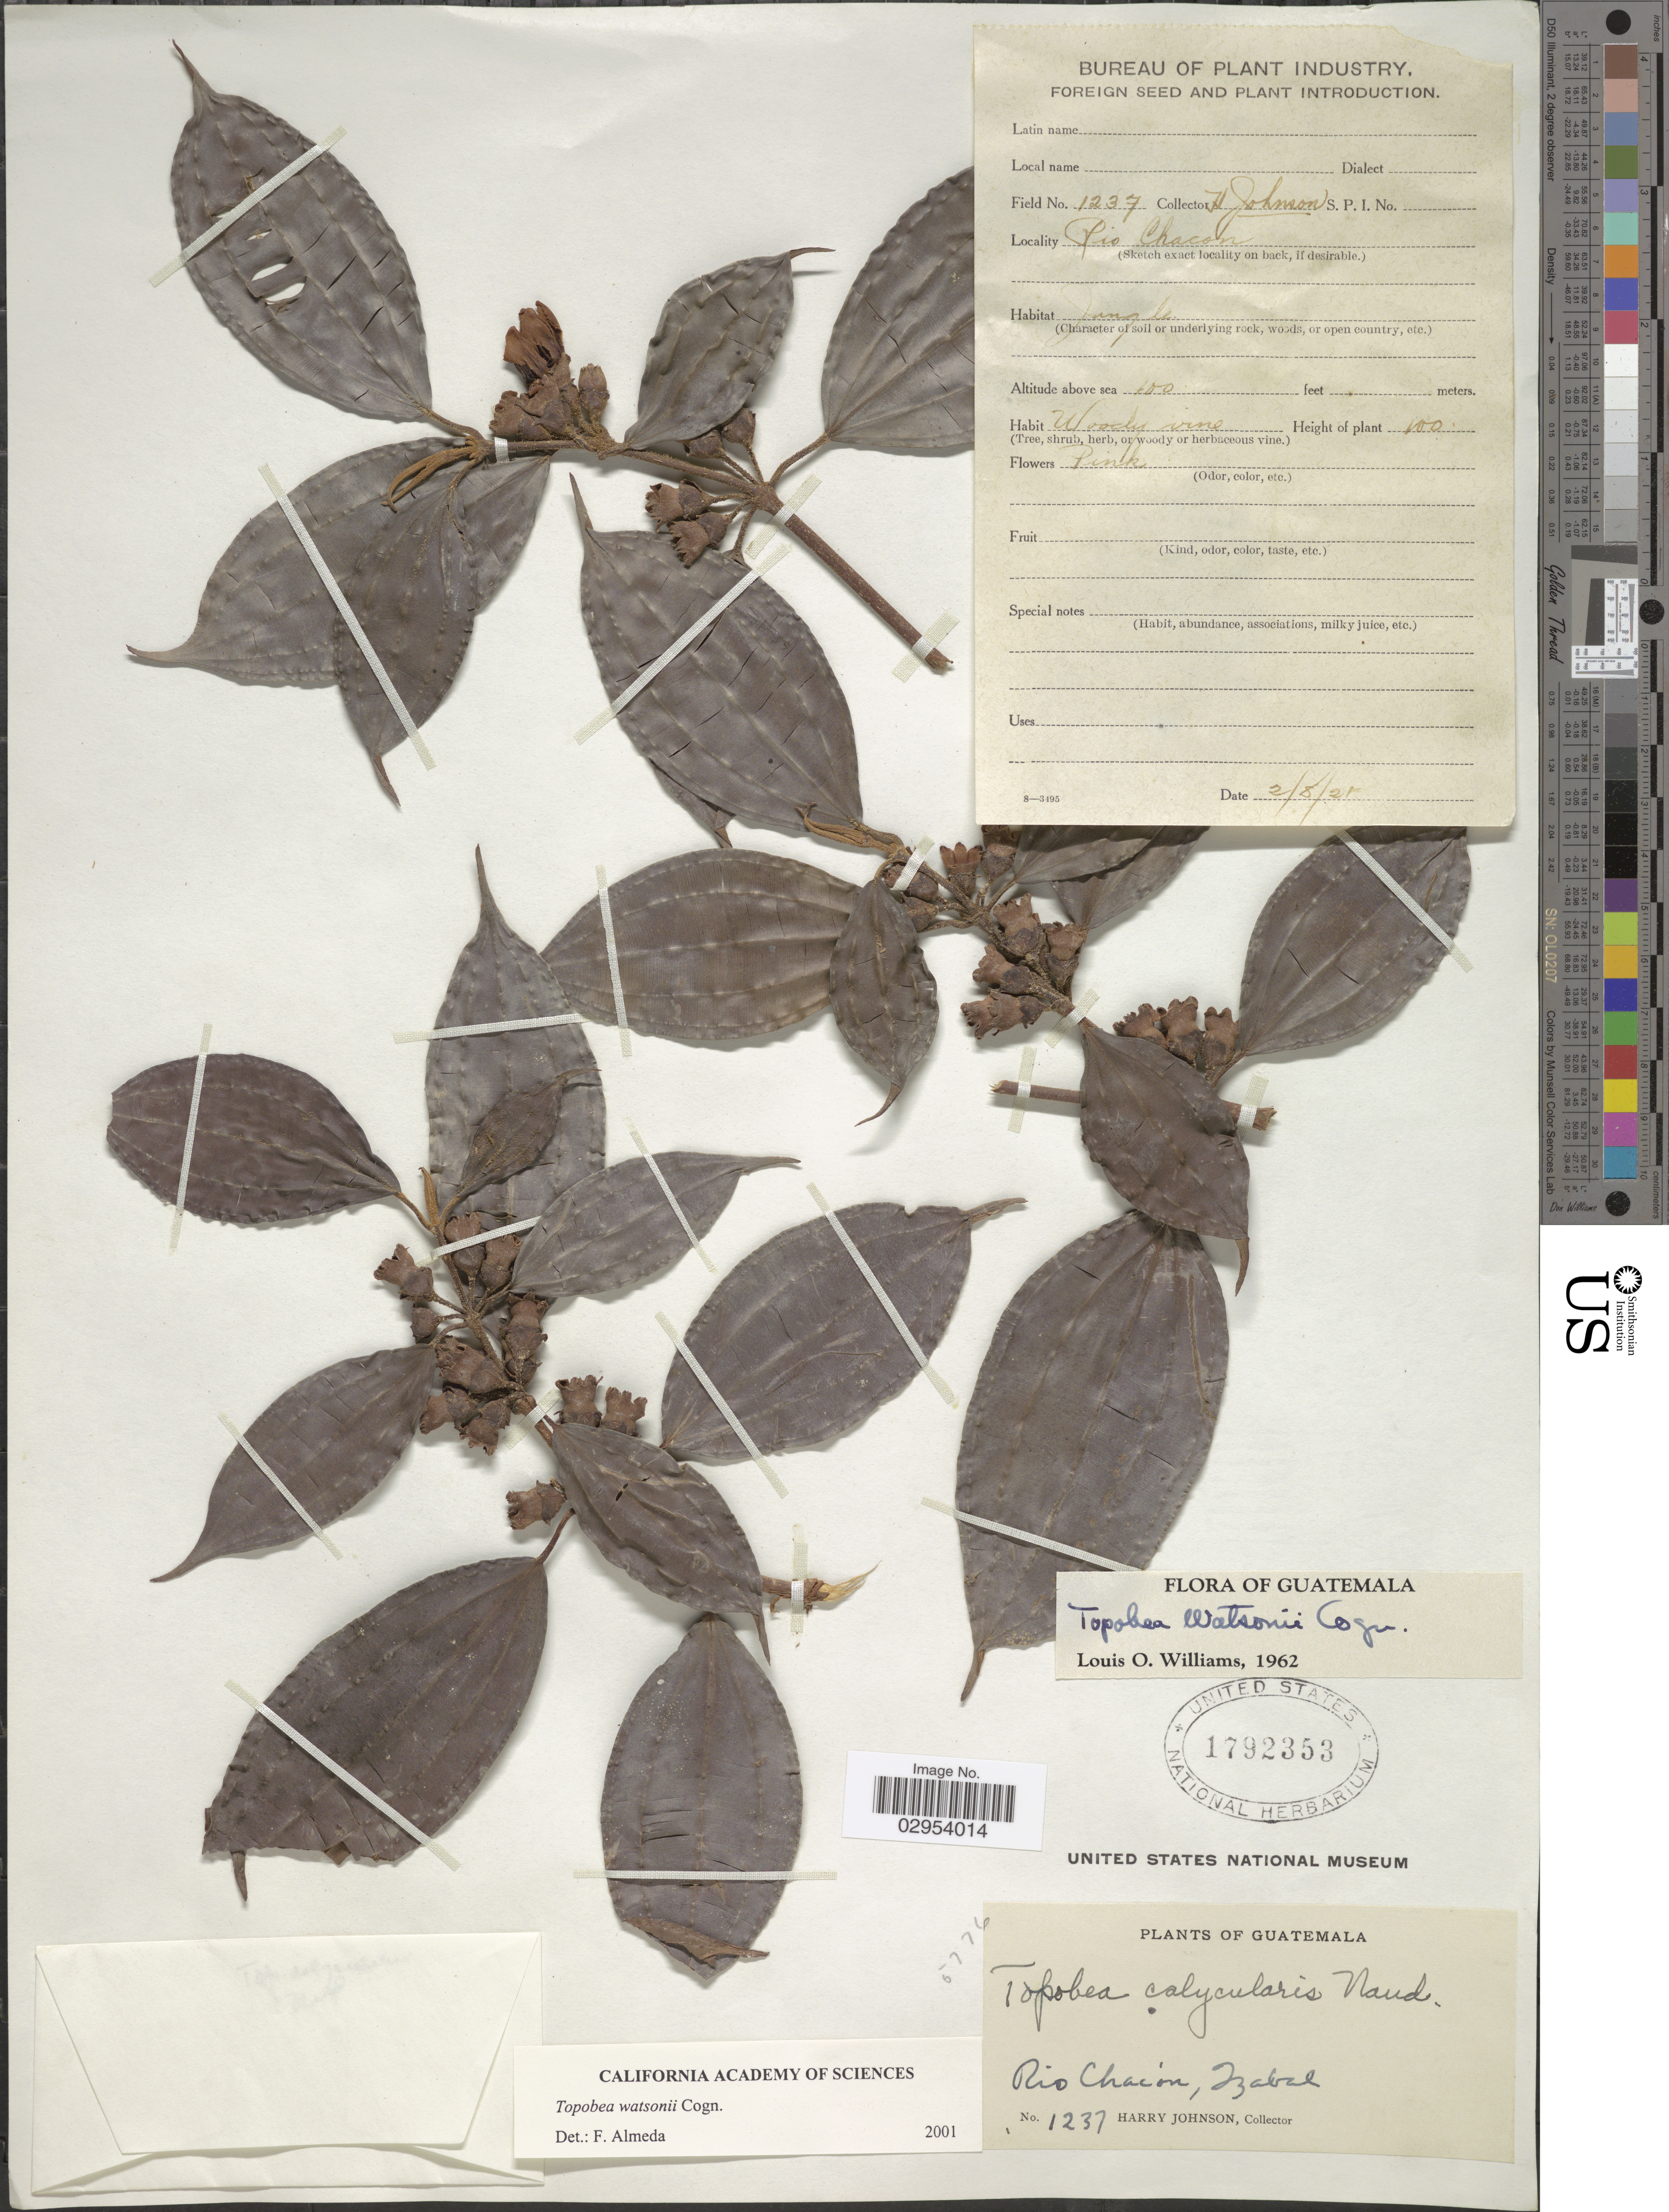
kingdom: Plantae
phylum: Tracheophyta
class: Magnoliopsida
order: Myrtales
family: Melastomataceae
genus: Topobea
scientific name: Topobea watsonii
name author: Cogn.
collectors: H. Johnson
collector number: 1237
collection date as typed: Transcribed d/m/y: 2/8/25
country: Guatemala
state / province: Izabal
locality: Rio Chacón.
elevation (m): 30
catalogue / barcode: US 1792353